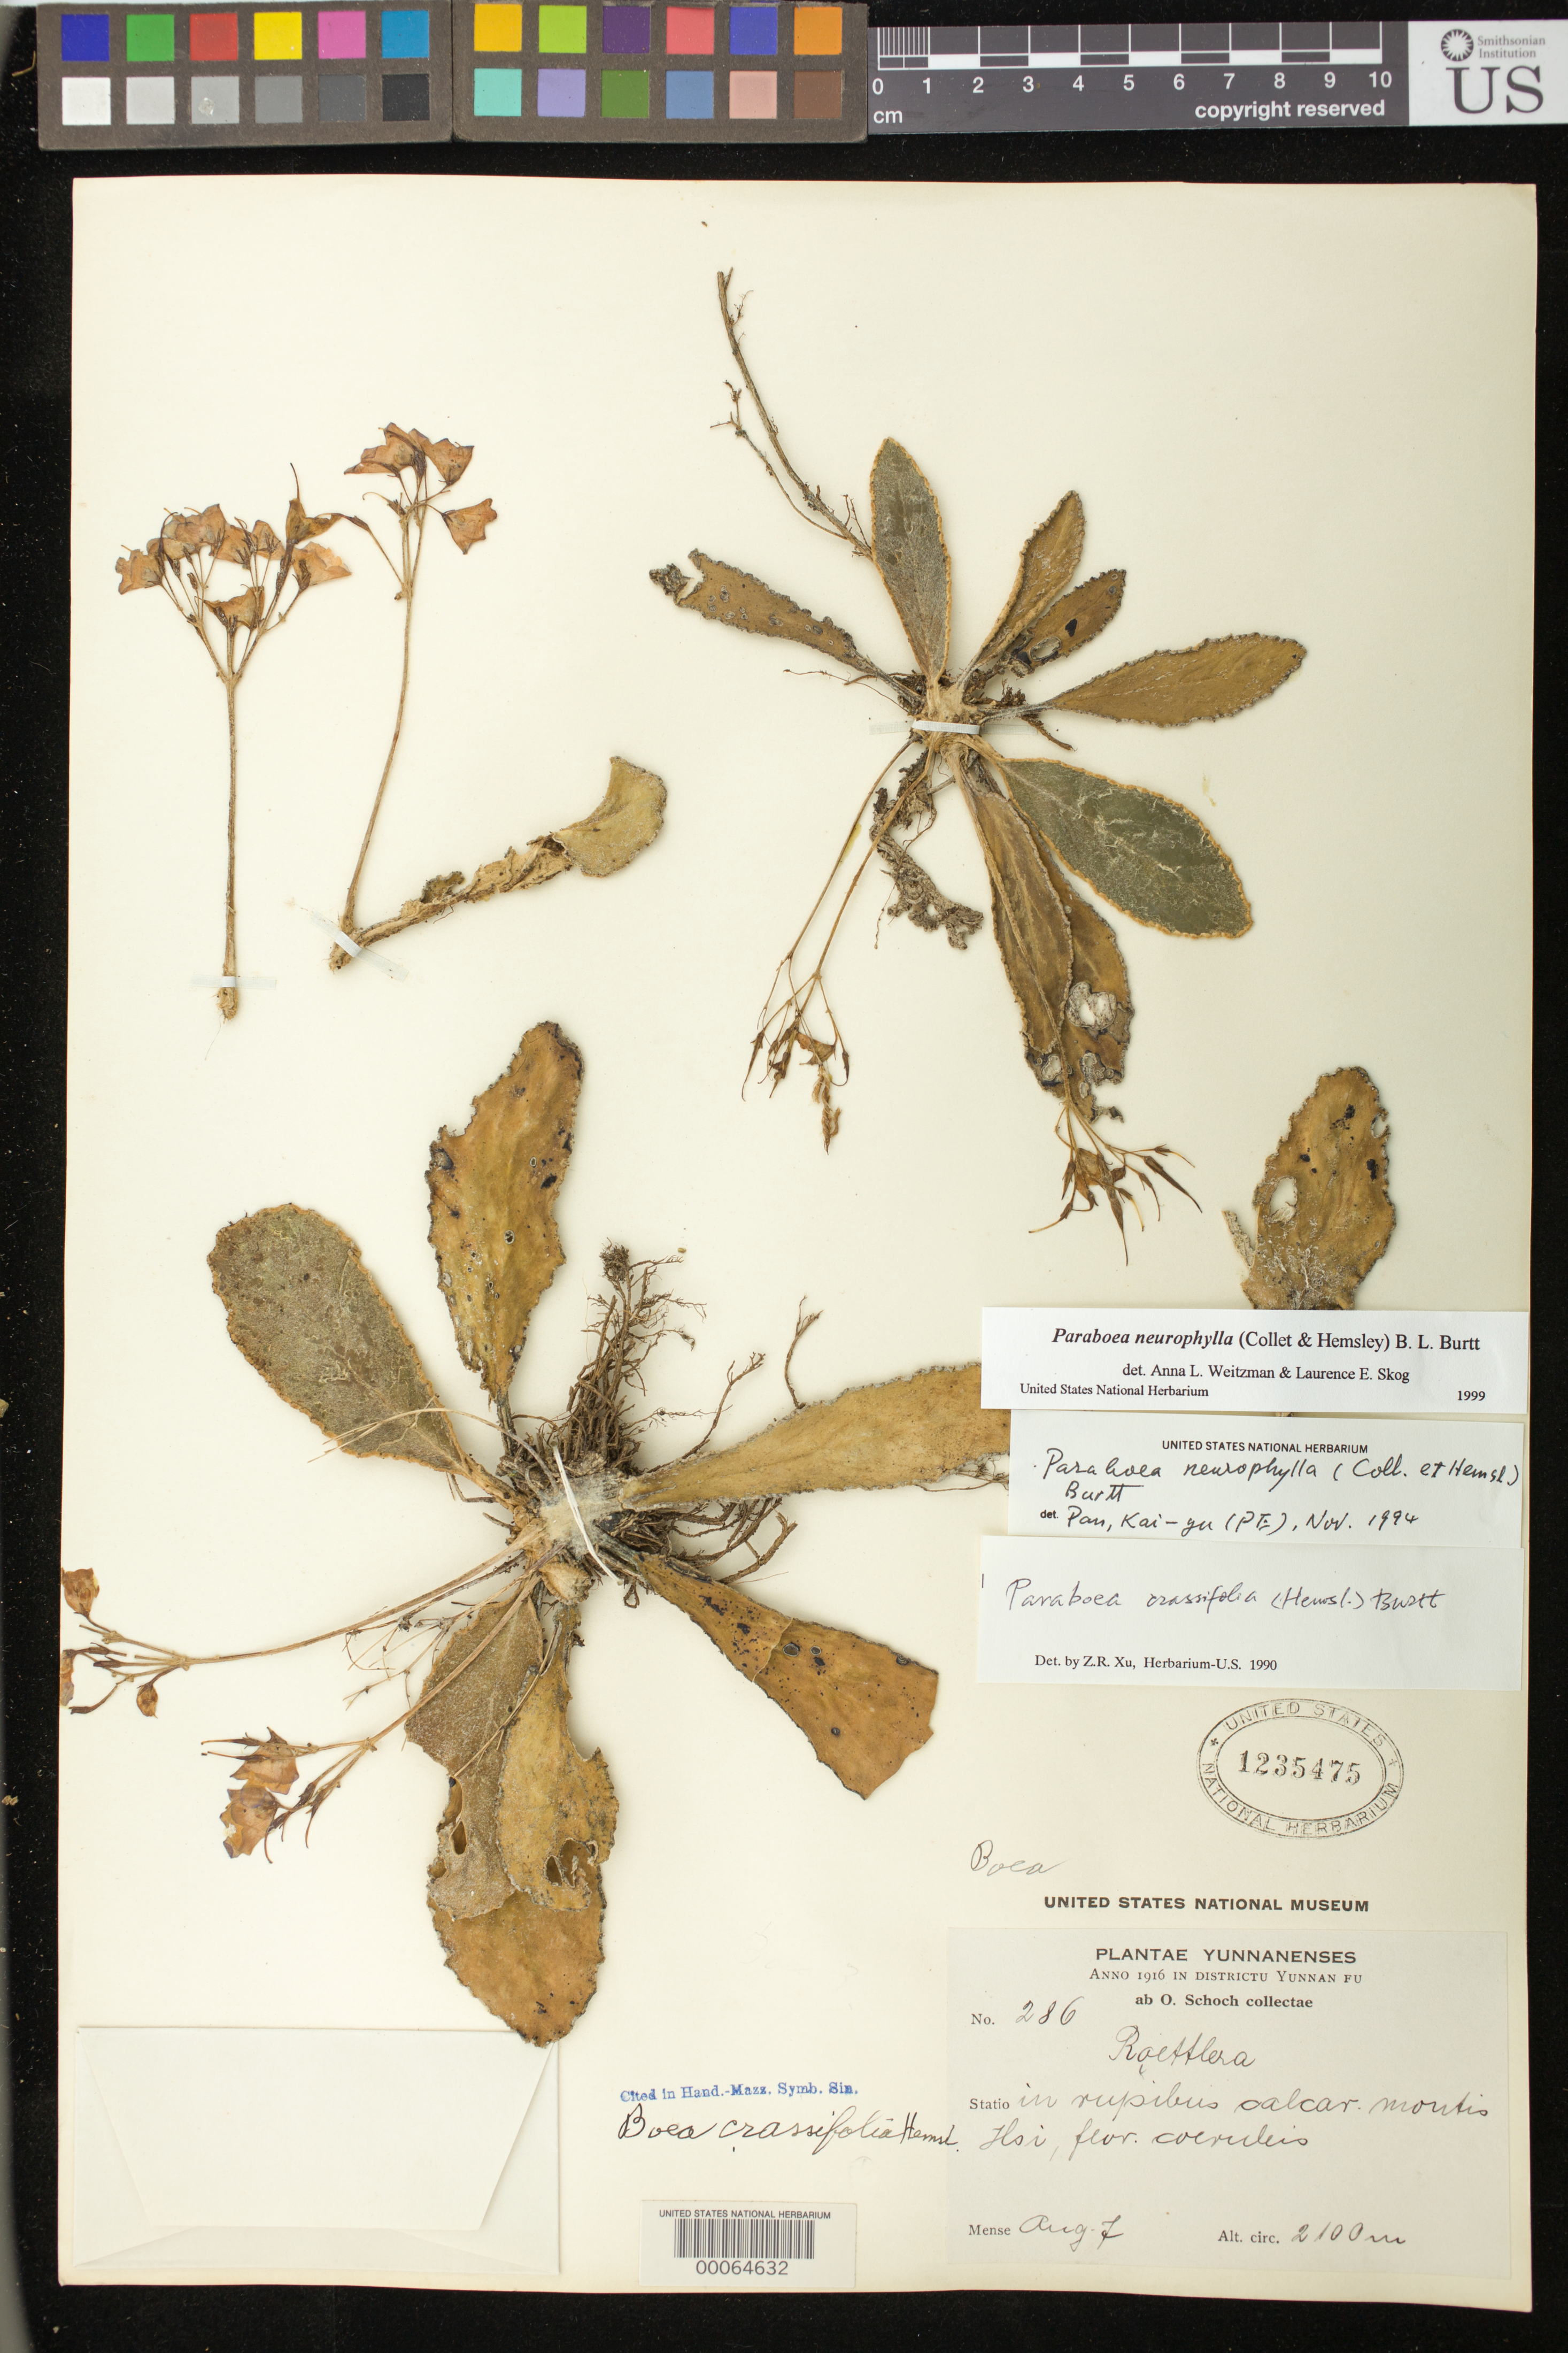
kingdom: Plantae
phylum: Tracheophyta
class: Magnoliopsida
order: Lamiales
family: Gesneriaceae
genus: Paraboea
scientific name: Paraboea crassifolia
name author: (Hemsl.) B.L. Burtt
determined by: Xu, Z. R.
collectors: O. Schoch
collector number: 286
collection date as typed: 07 Aug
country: China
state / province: Yunnan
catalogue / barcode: US 1235475